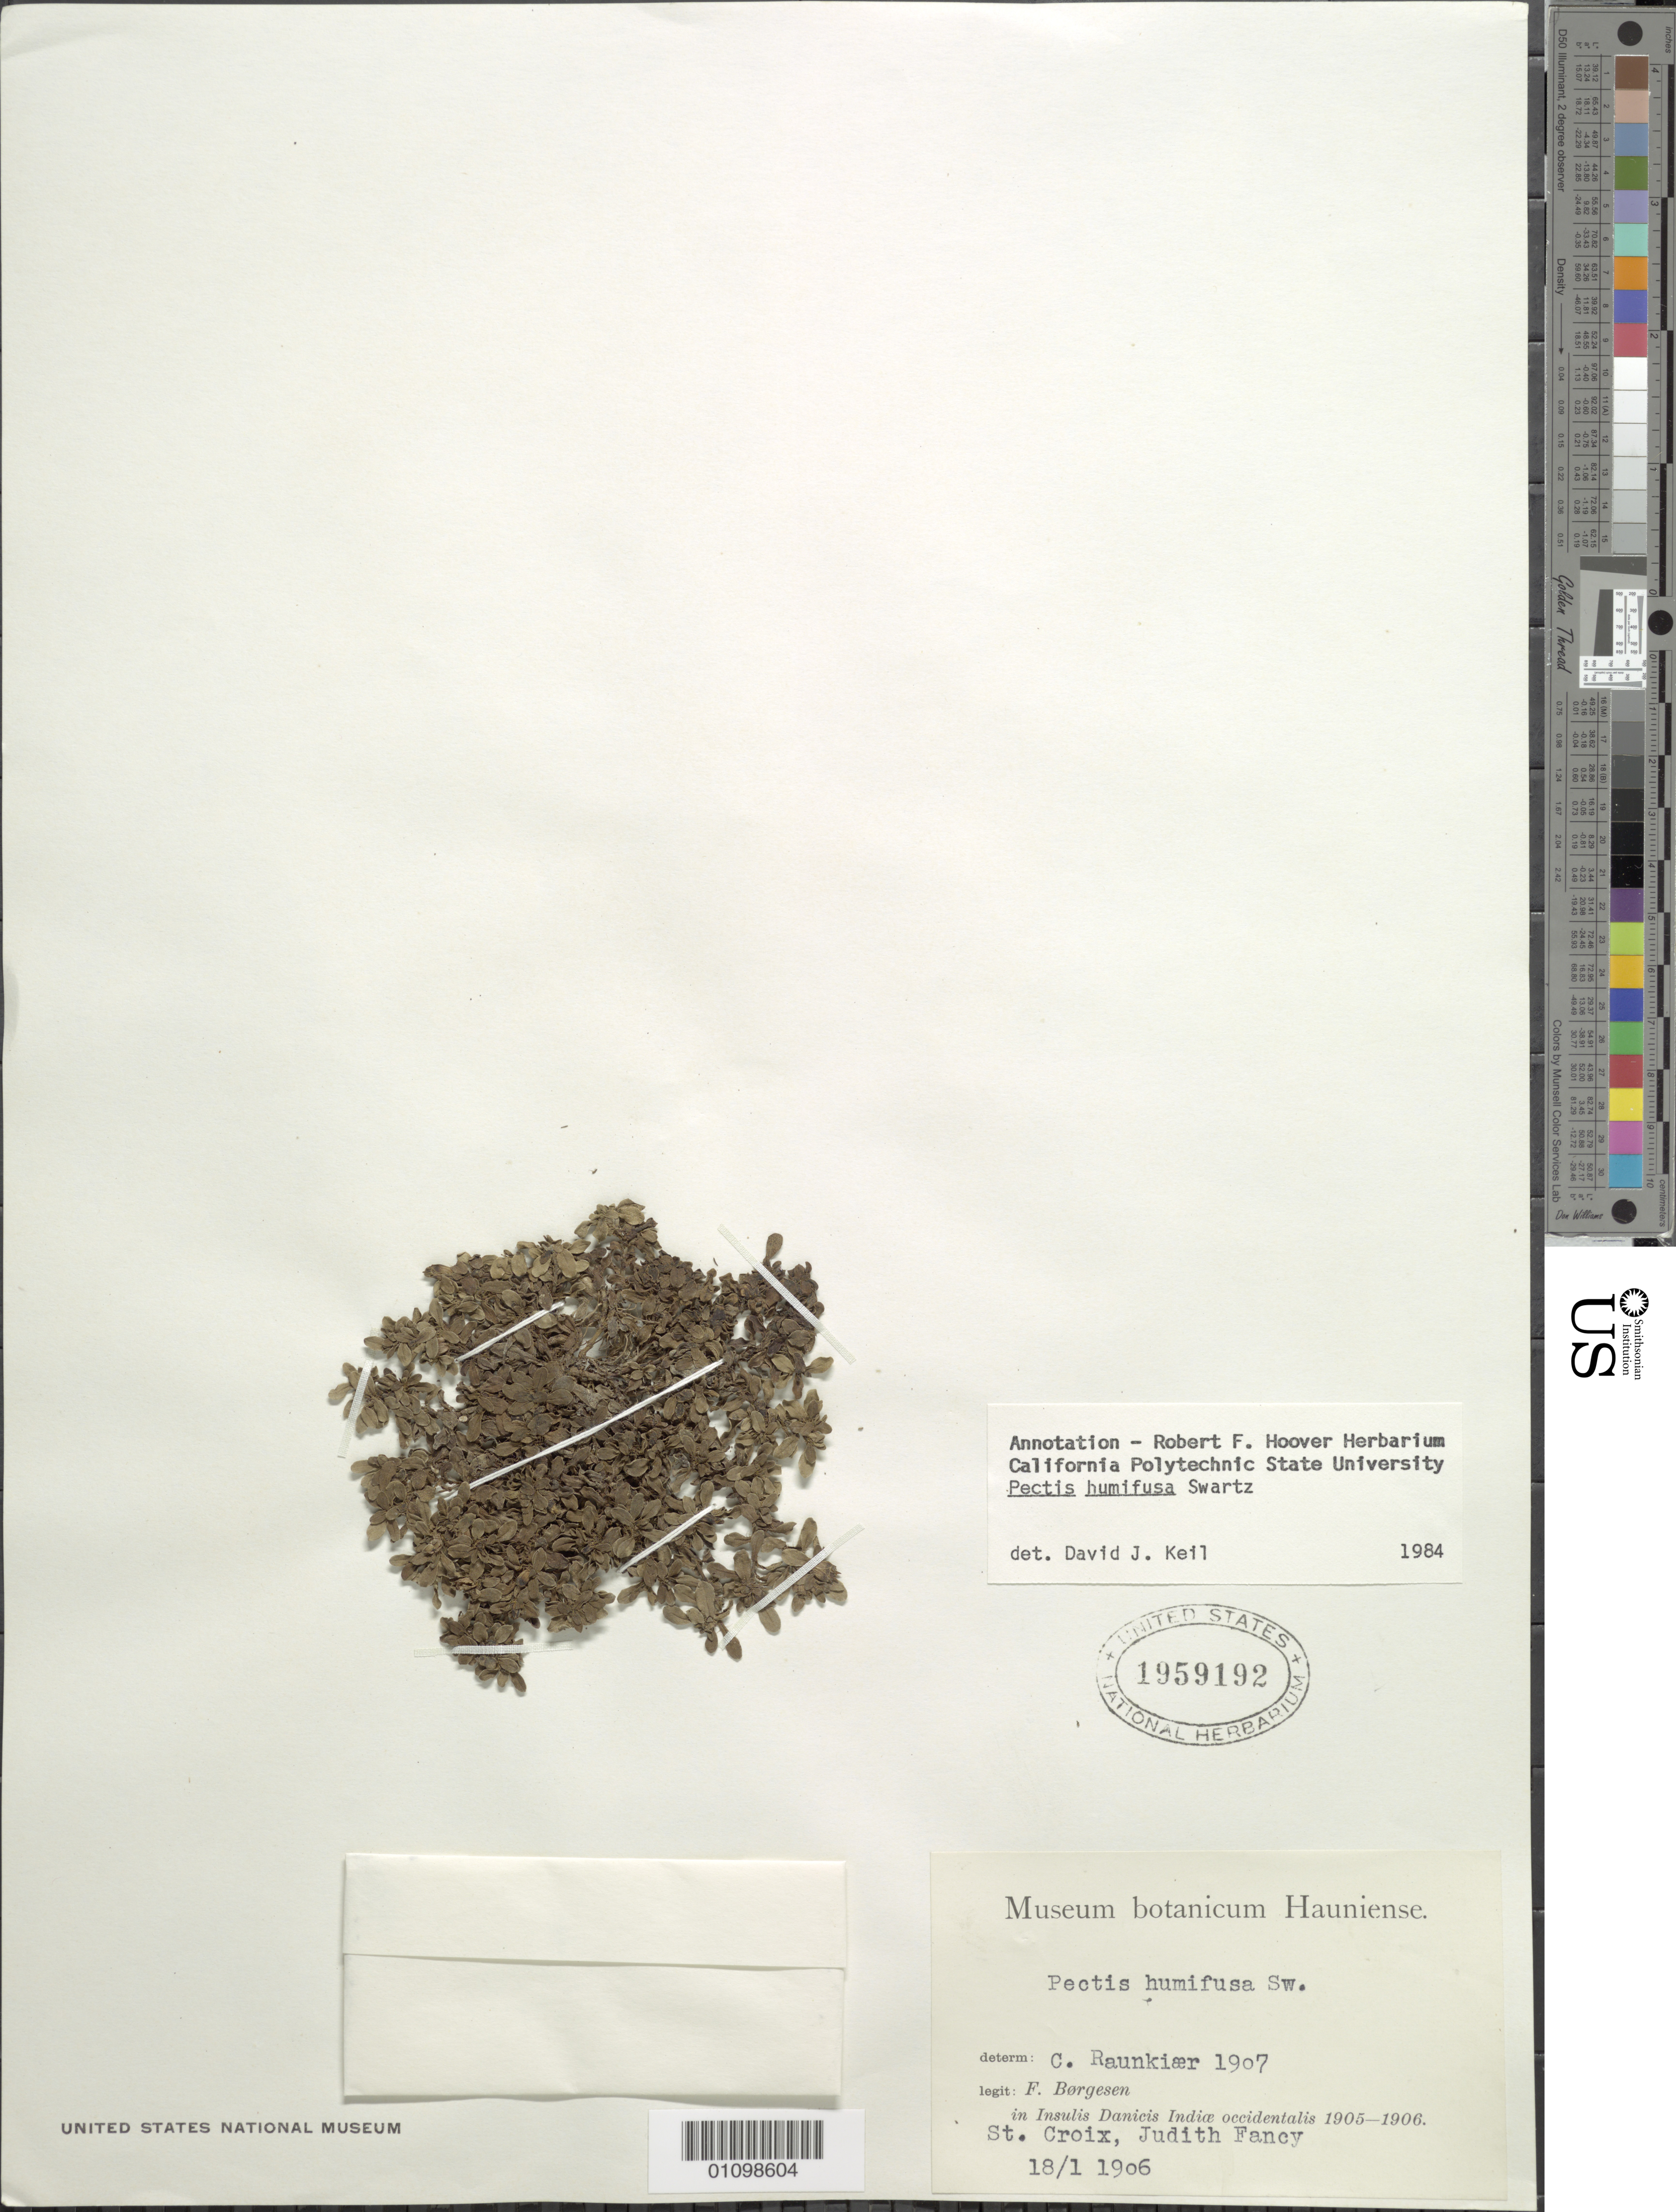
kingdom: Plantae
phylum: Tracheophyta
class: Magnoliopsida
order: Asterales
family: Asteraceae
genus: Pectis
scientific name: Pectis humifusa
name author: Sw.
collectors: F. C. Børgesen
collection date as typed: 18 Jan 1906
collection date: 1906-01-18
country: U.S. Virgin Islands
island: St. Croix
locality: in Insulis Dancis Indice occidentalis 1905 - 1906. Judith Fancy.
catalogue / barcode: US 1959192